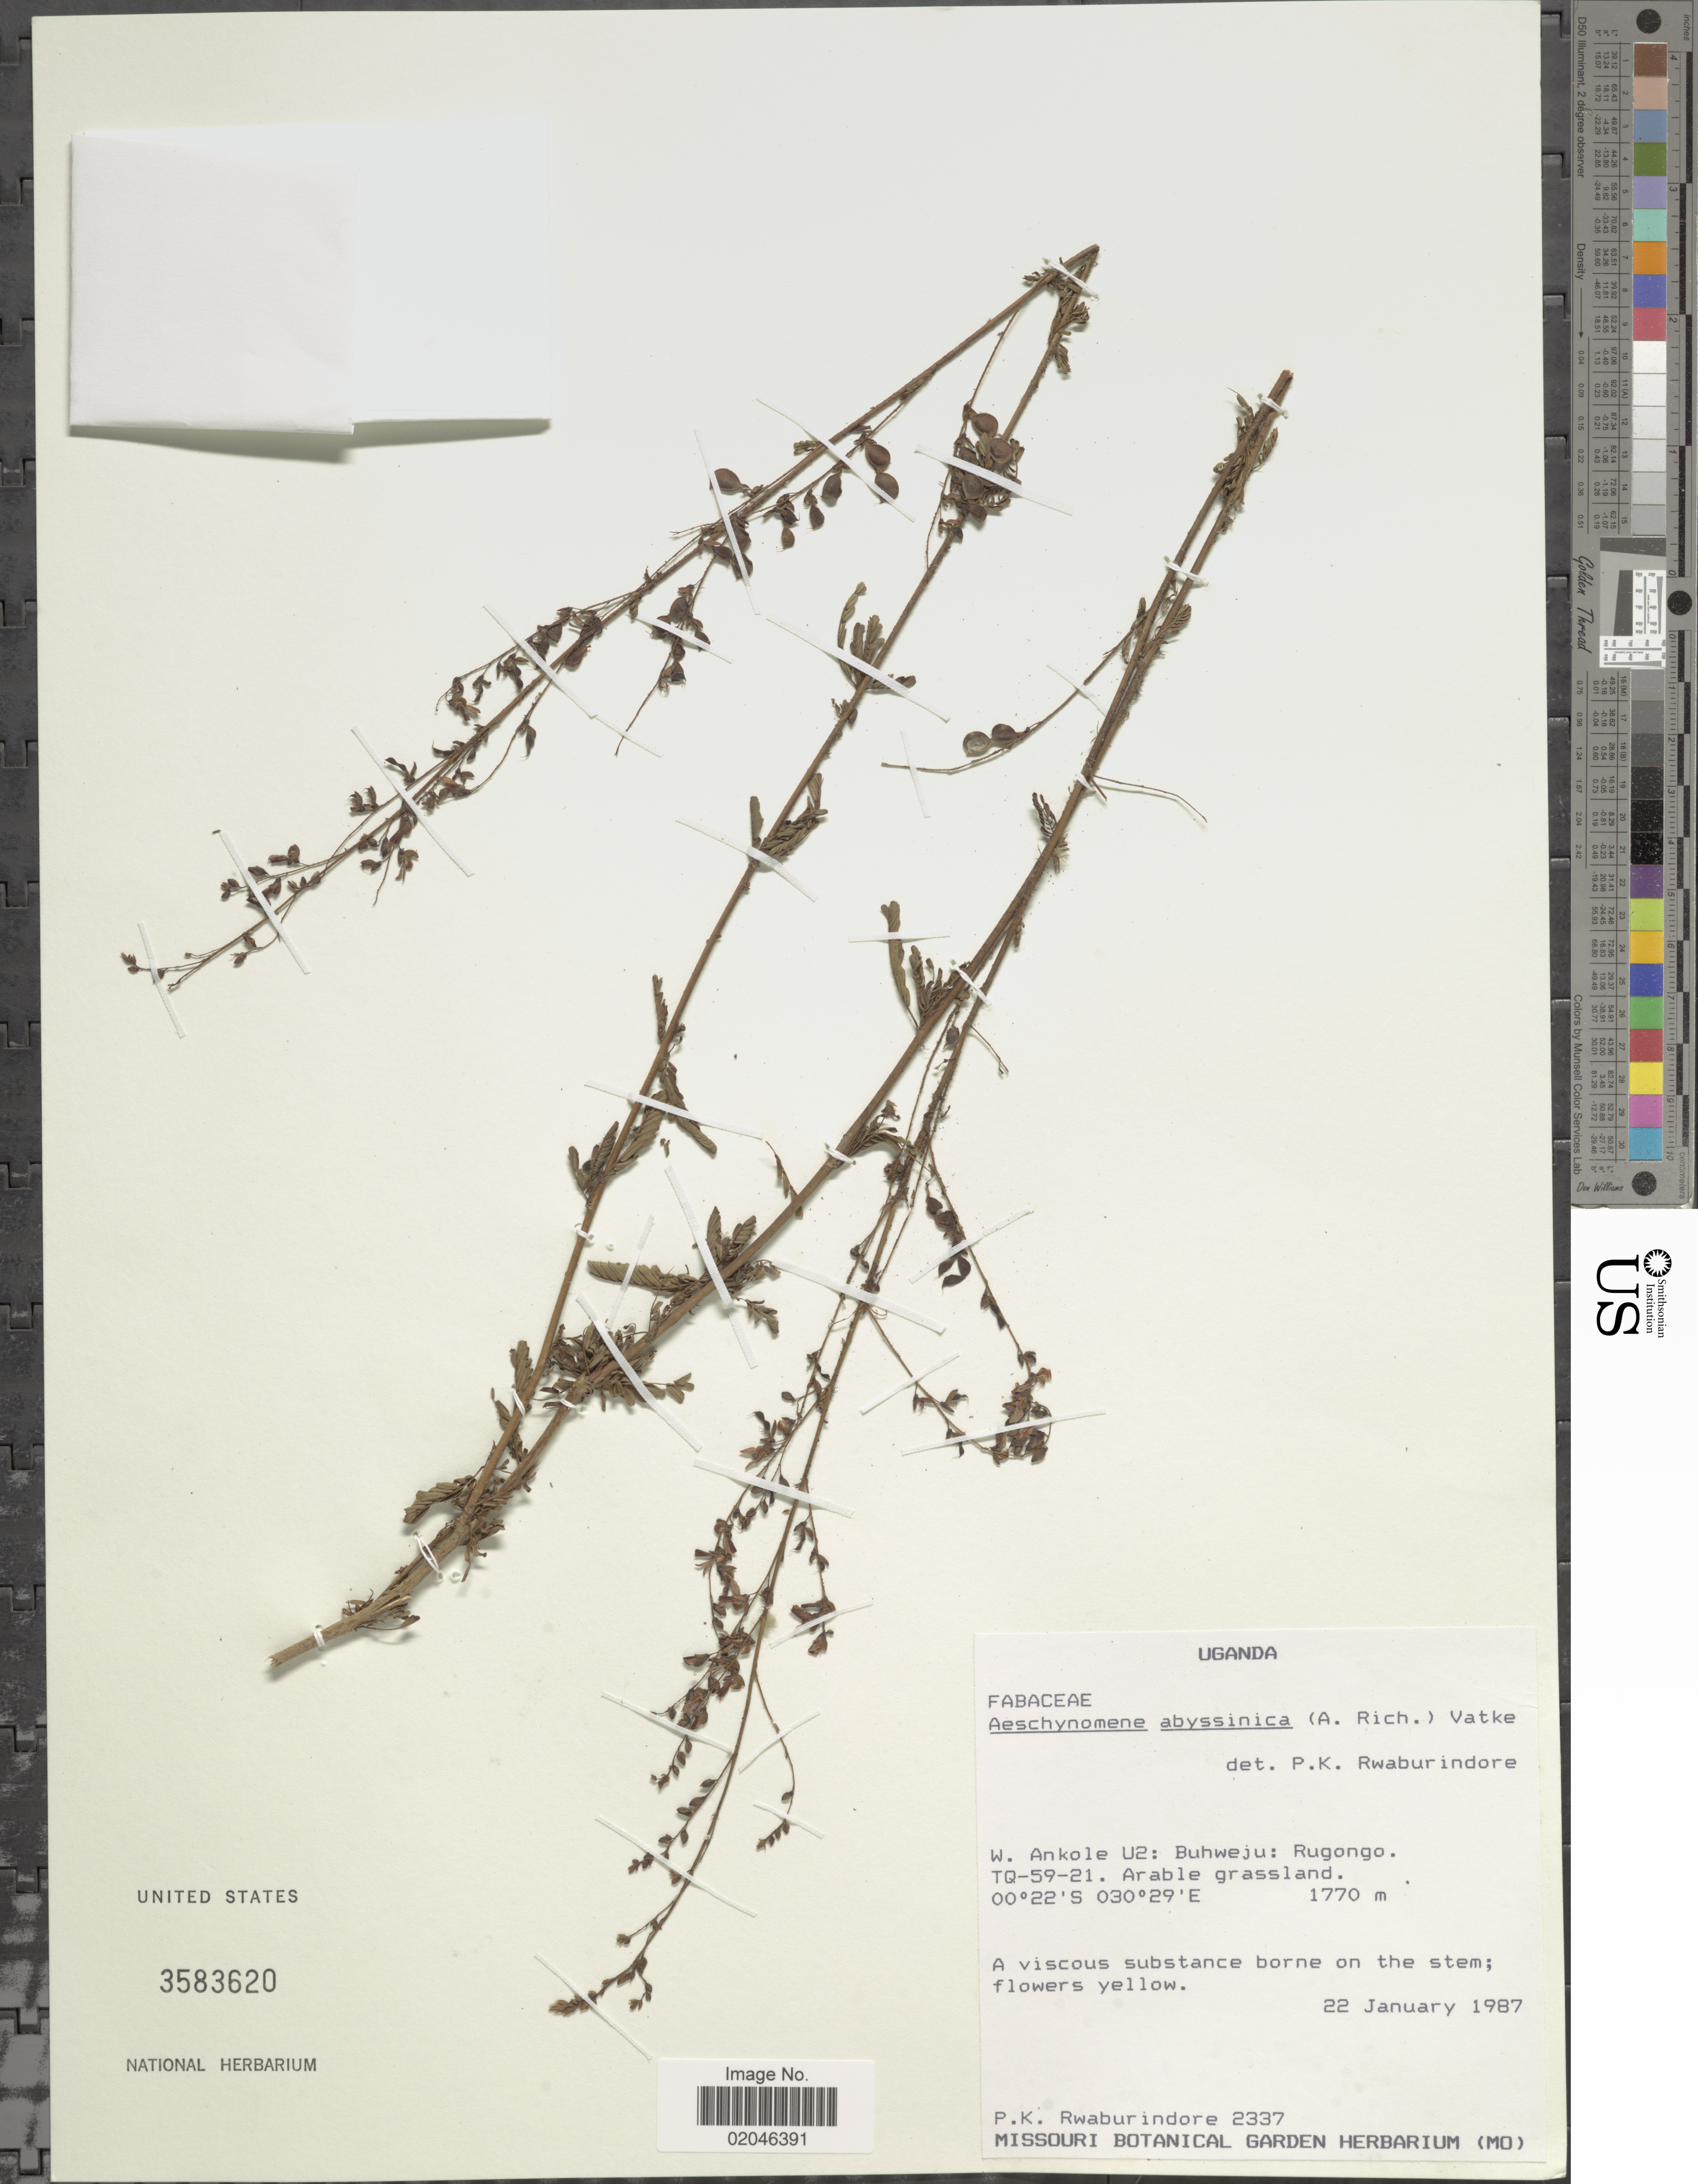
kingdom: Plantae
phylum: Tracheophyta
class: Magnoliopsida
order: Fabales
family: Fabaceae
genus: Aeschynomene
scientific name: Aeschynomene abyssinica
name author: (A. Rich.) Vatke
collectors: P. Rwaburindore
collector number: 2337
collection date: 1987-01-22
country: Uganda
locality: W. Ankole U2: Buhweju: Rugongo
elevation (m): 1770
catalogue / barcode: US 3583620